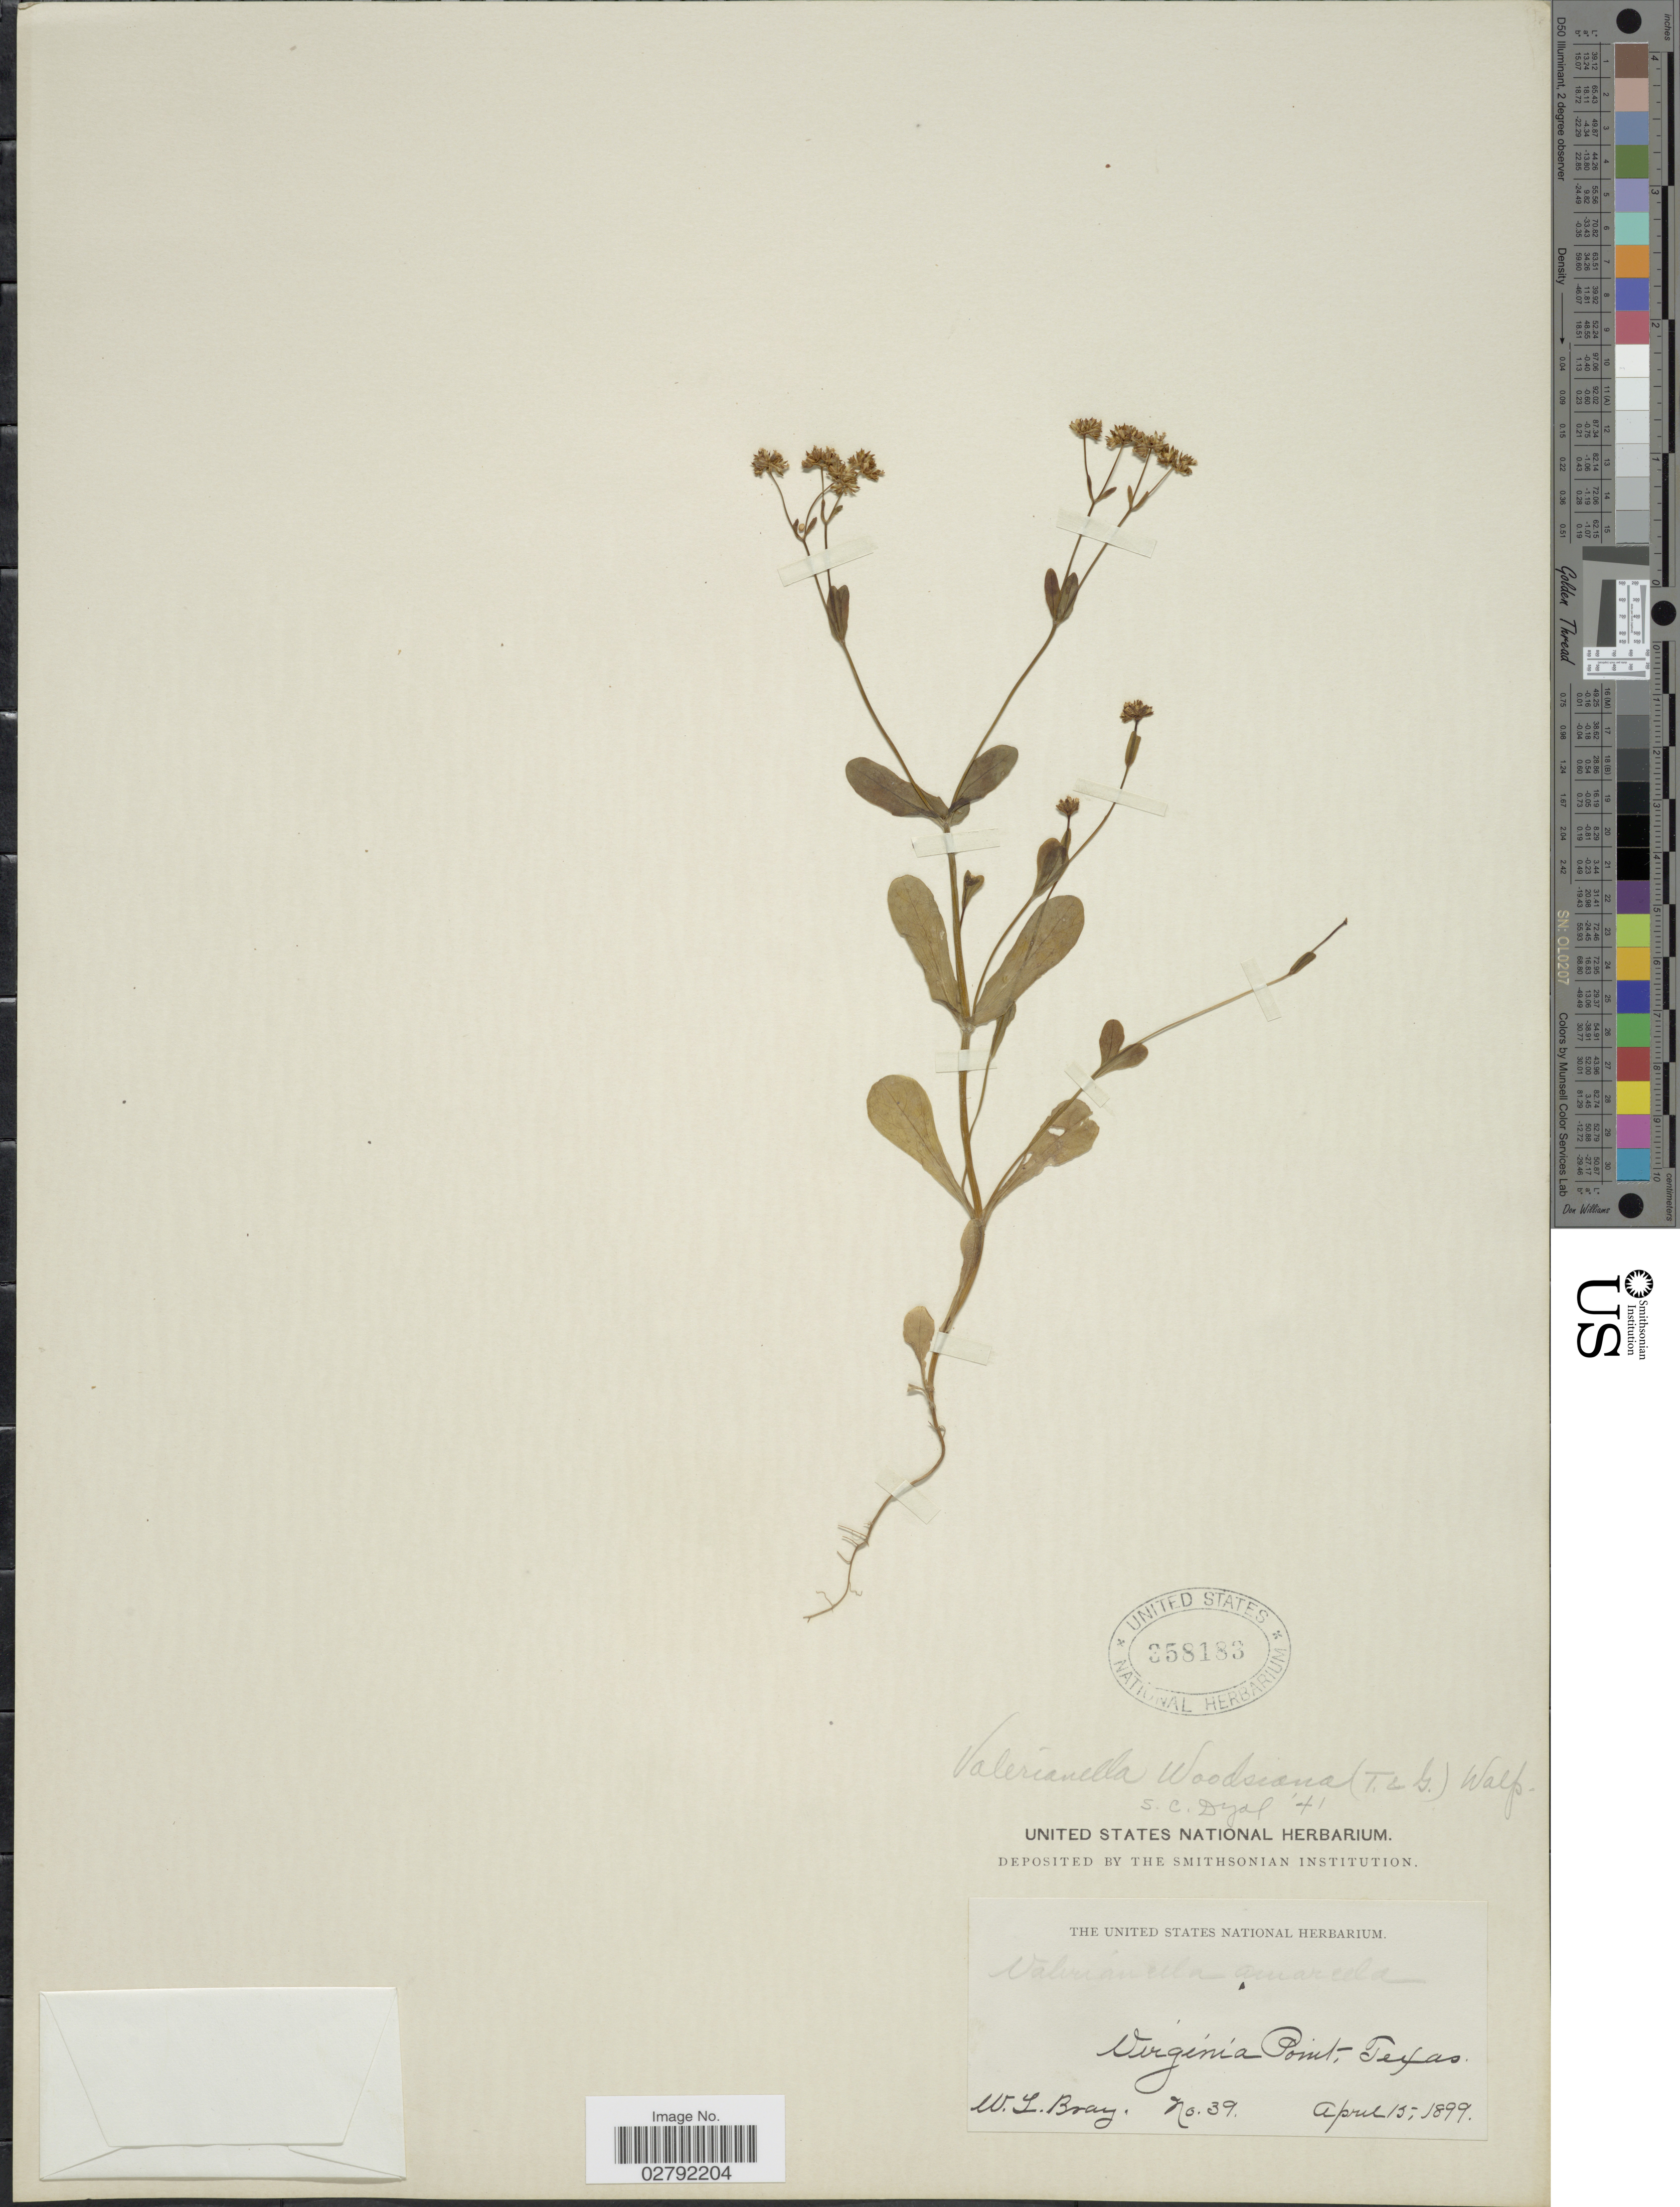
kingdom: Plantae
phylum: Tracheophyta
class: Magnoliopsida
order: Dipsacales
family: Caprifoliaceae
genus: Valerianella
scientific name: Valerianella woodsiana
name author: Walf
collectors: W. L. Bray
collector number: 39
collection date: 1899-04-15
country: United States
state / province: Texas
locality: Virginia Point.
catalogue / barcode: US 358183